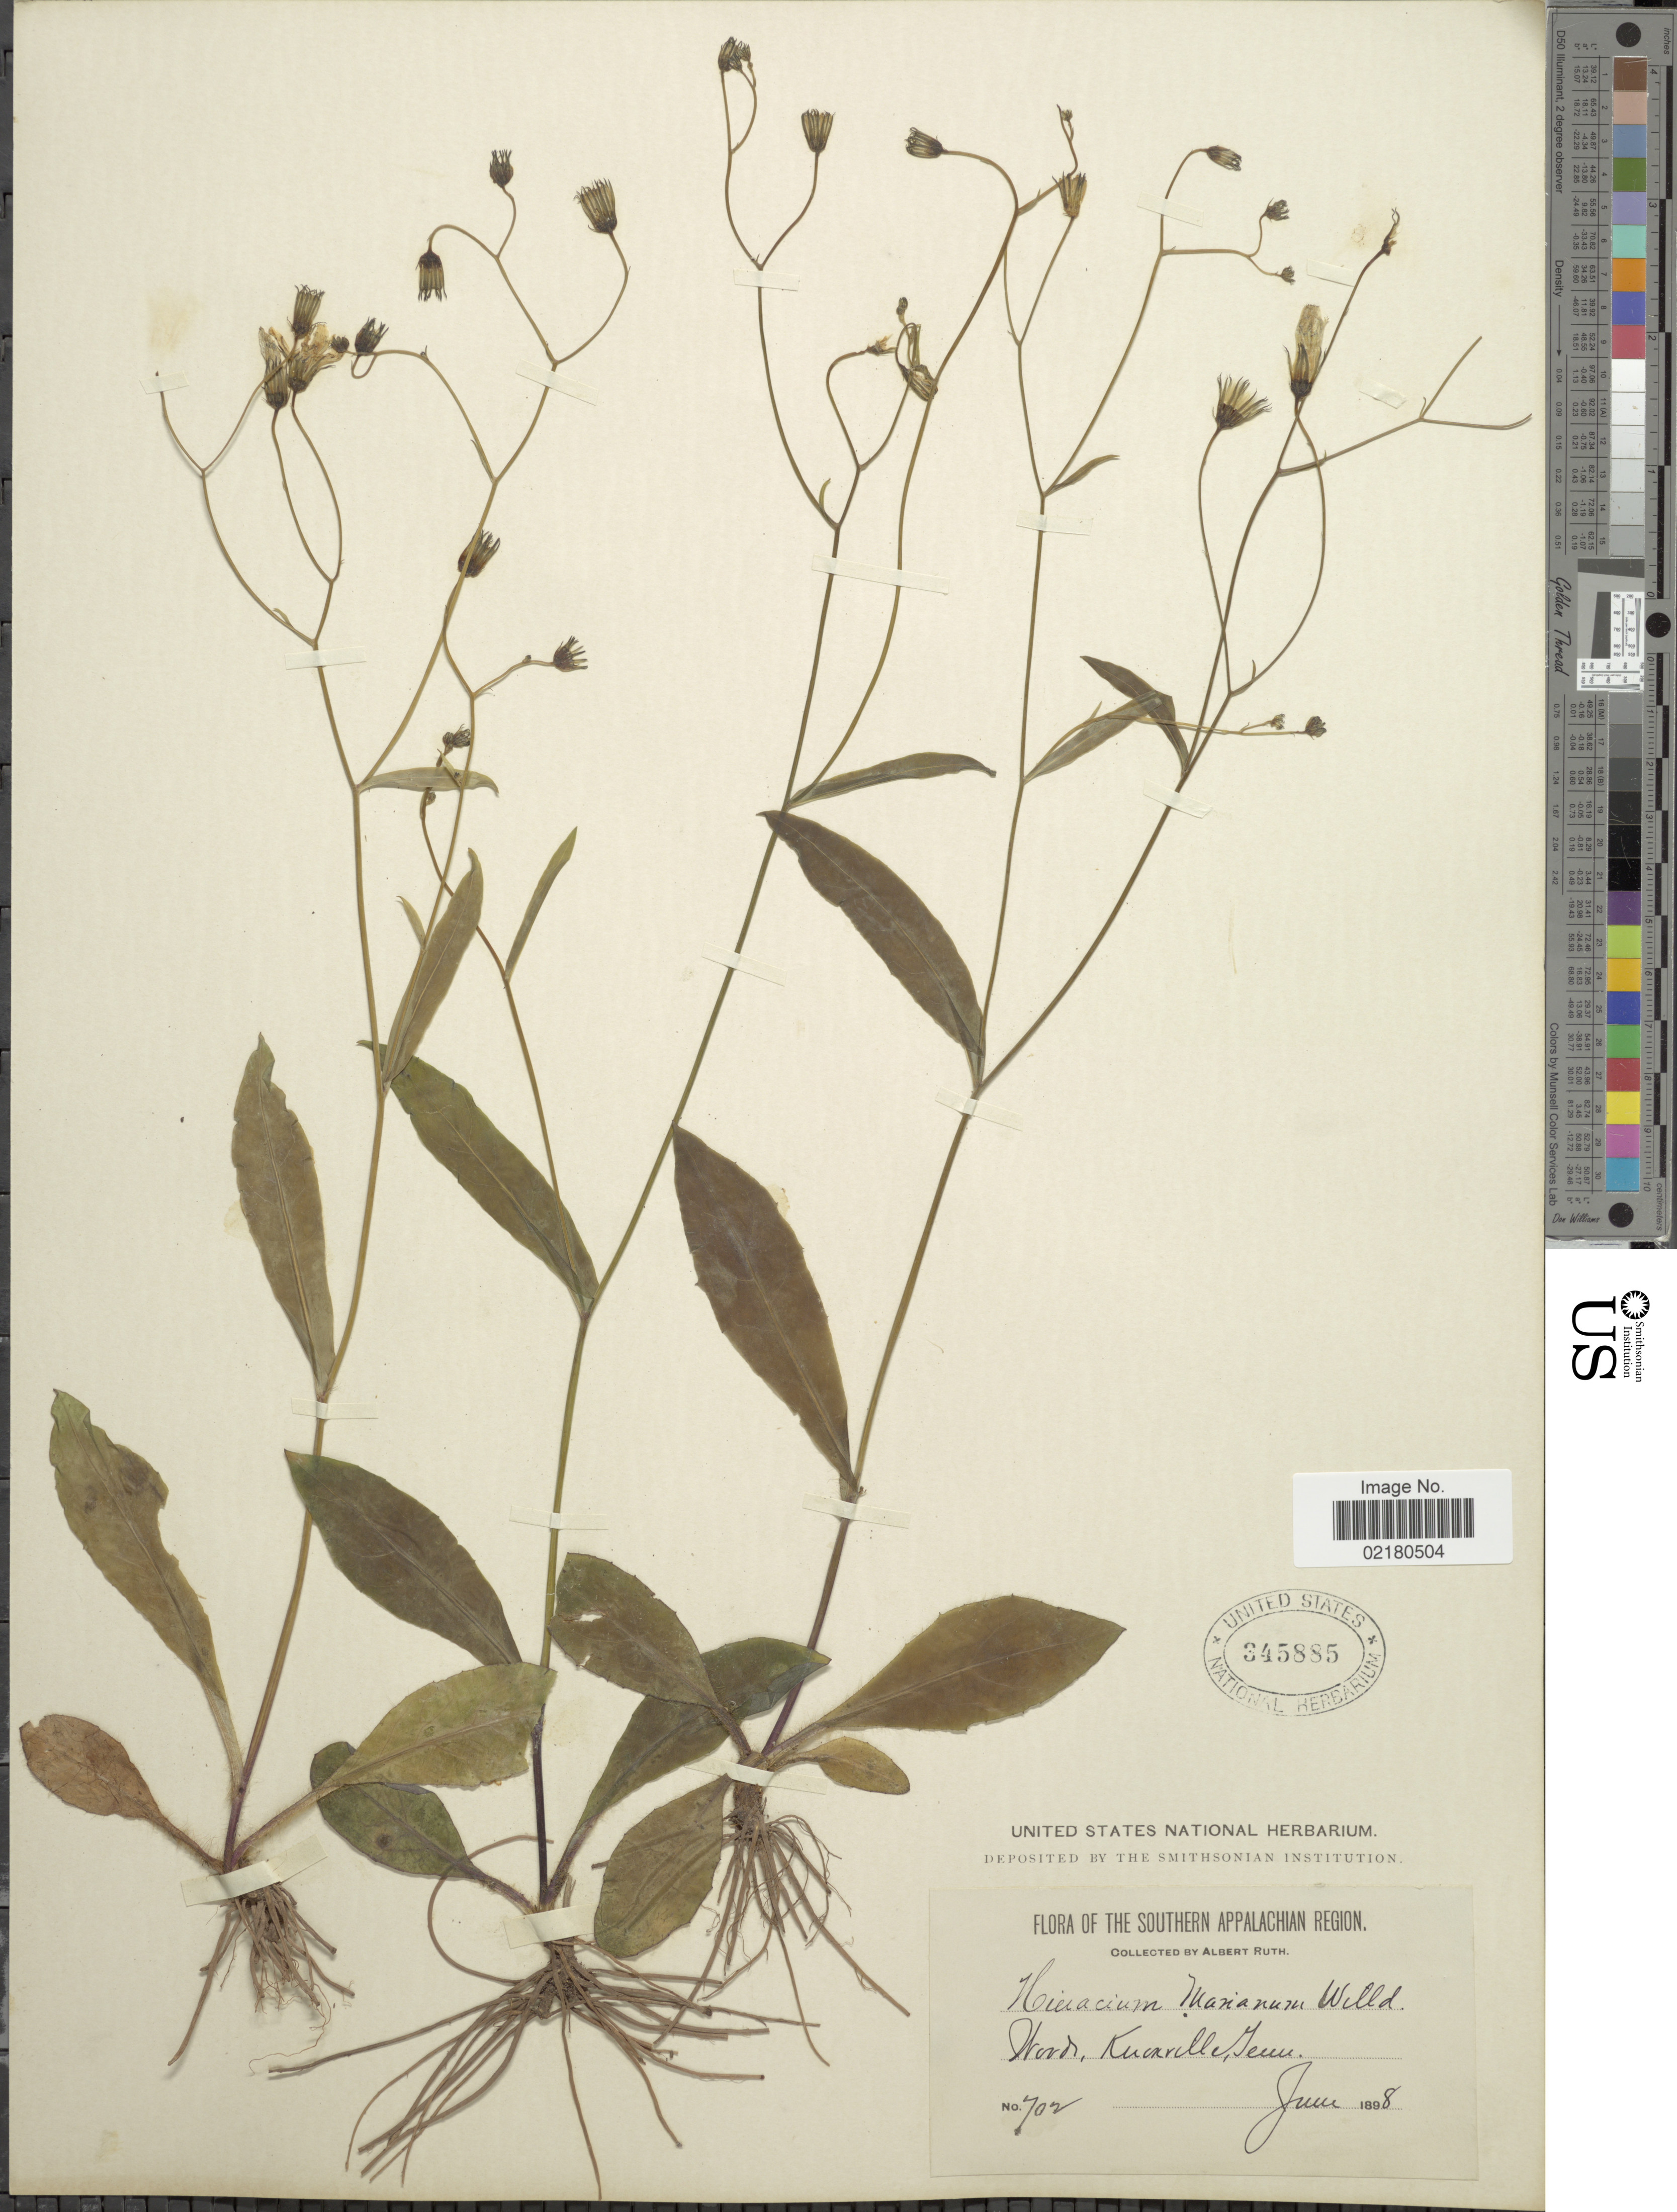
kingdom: Plantae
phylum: Tracheophyta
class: Magnoliopsida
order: Asterales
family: Asteraceae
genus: Hieracium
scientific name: Hieracium marianum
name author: Willd.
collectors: A. Ruth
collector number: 702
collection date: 1898-06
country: United States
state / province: Tennessee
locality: Woods. Knoxville, Tenn. Southern Appalachian Region.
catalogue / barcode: US 345885